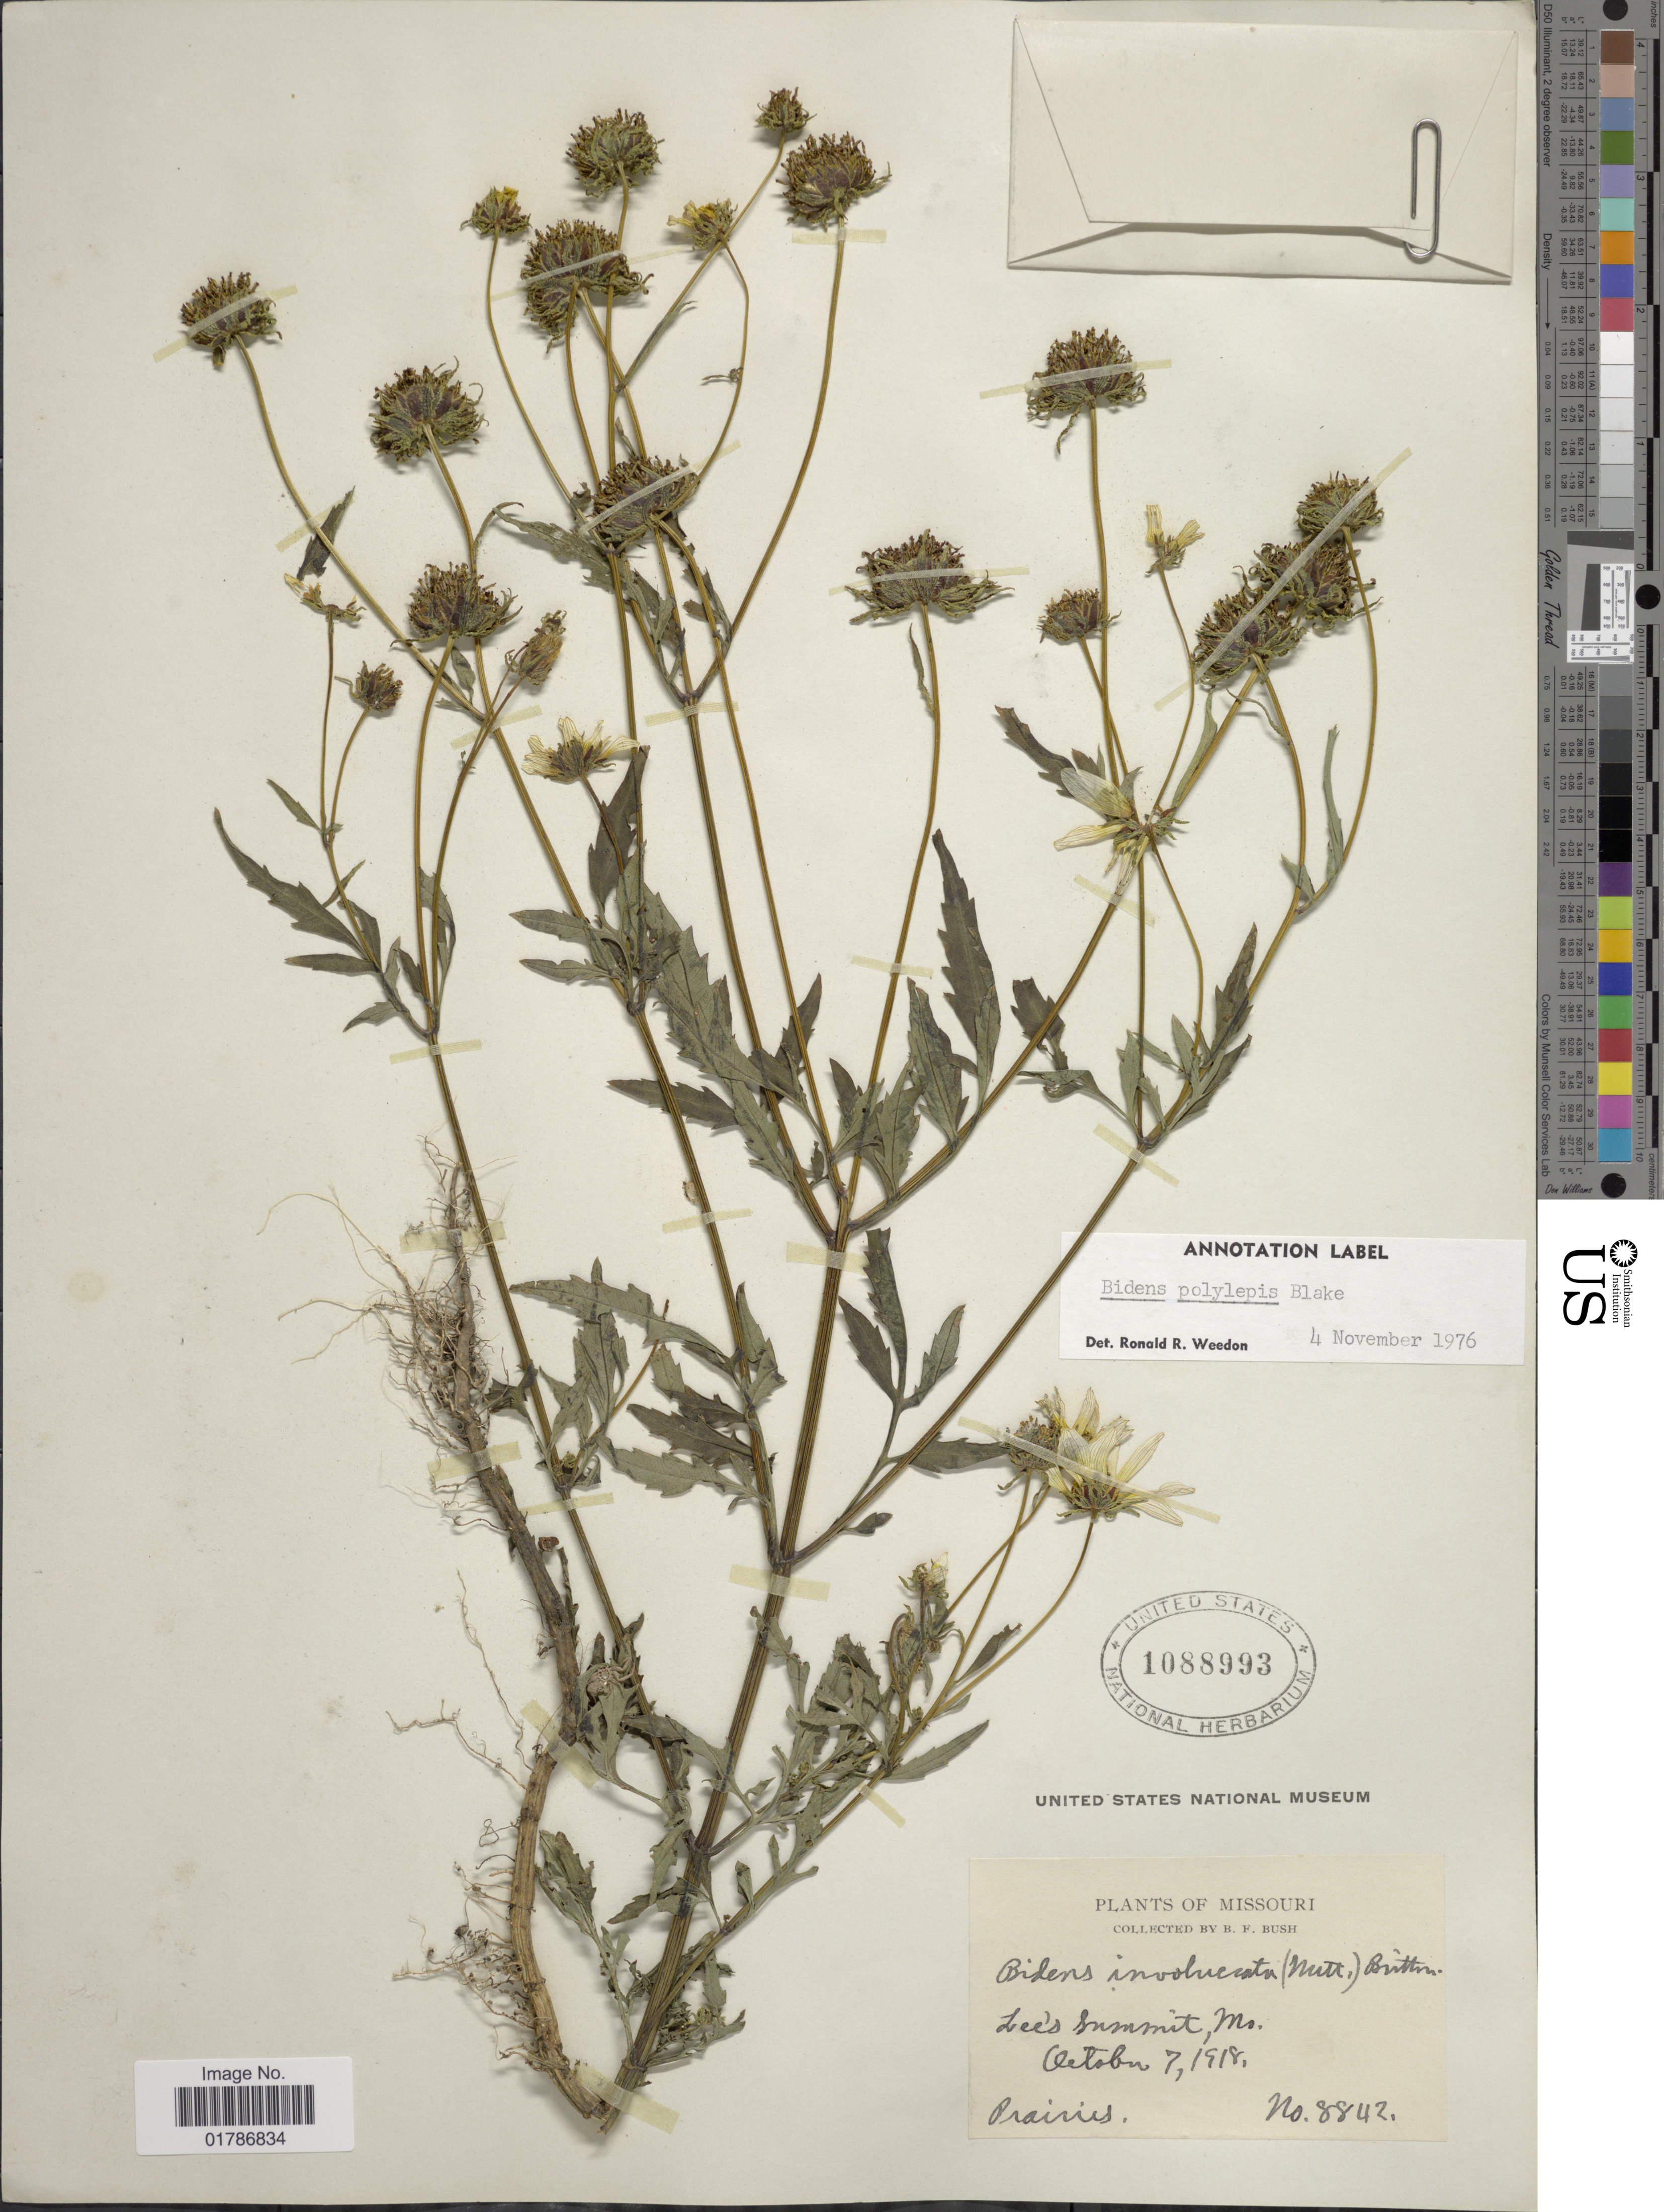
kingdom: Plantae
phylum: Tracheophyta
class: Magnoliopsida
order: Asterales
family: Asteraceae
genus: Bidens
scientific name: Bidens polylepis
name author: S.F. Blake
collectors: B. F. Bush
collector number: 8842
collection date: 1918-10-07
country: United States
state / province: Missouri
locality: Lee's summit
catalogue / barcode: US 1088993